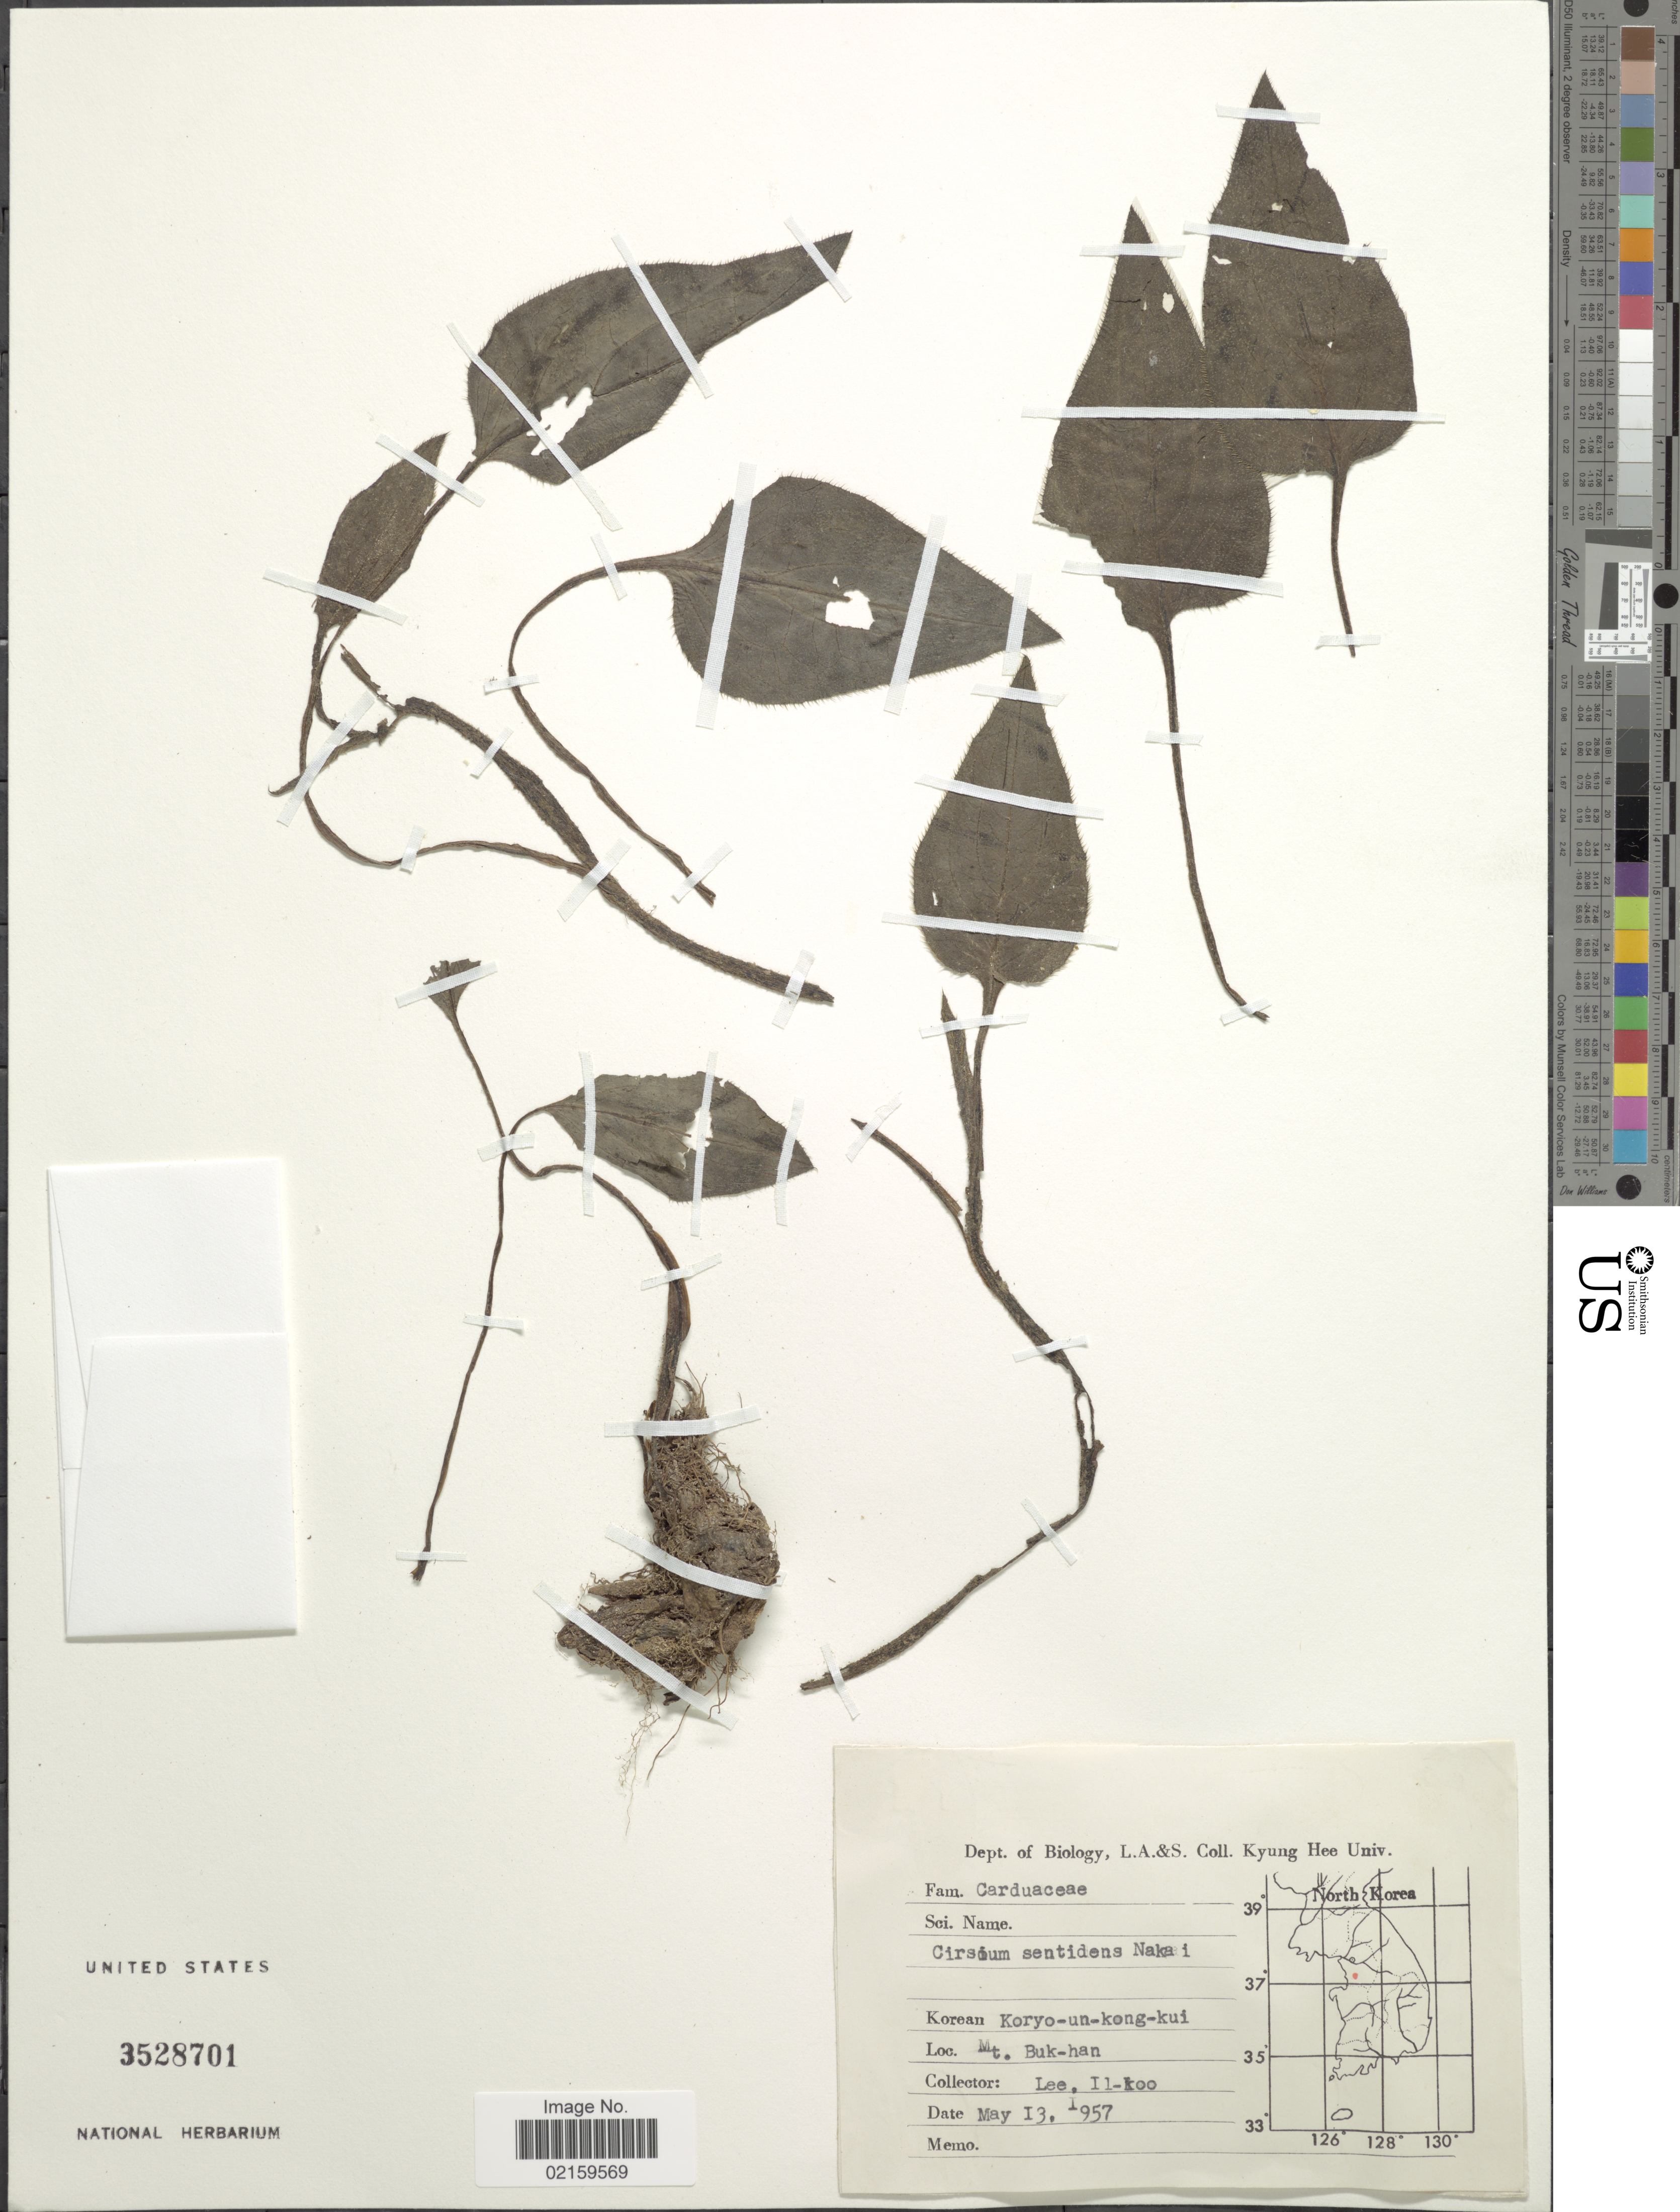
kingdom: Plantae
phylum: Tracheophyta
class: Magnoliopsida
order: Asterales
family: Asteraceae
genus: Cirsium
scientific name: Cirsium sentidens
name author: Nakai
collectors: Il-Ko Lee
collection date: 1957-05-13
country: South Korea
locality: Mt. Buk-han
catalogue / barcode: US 3528701